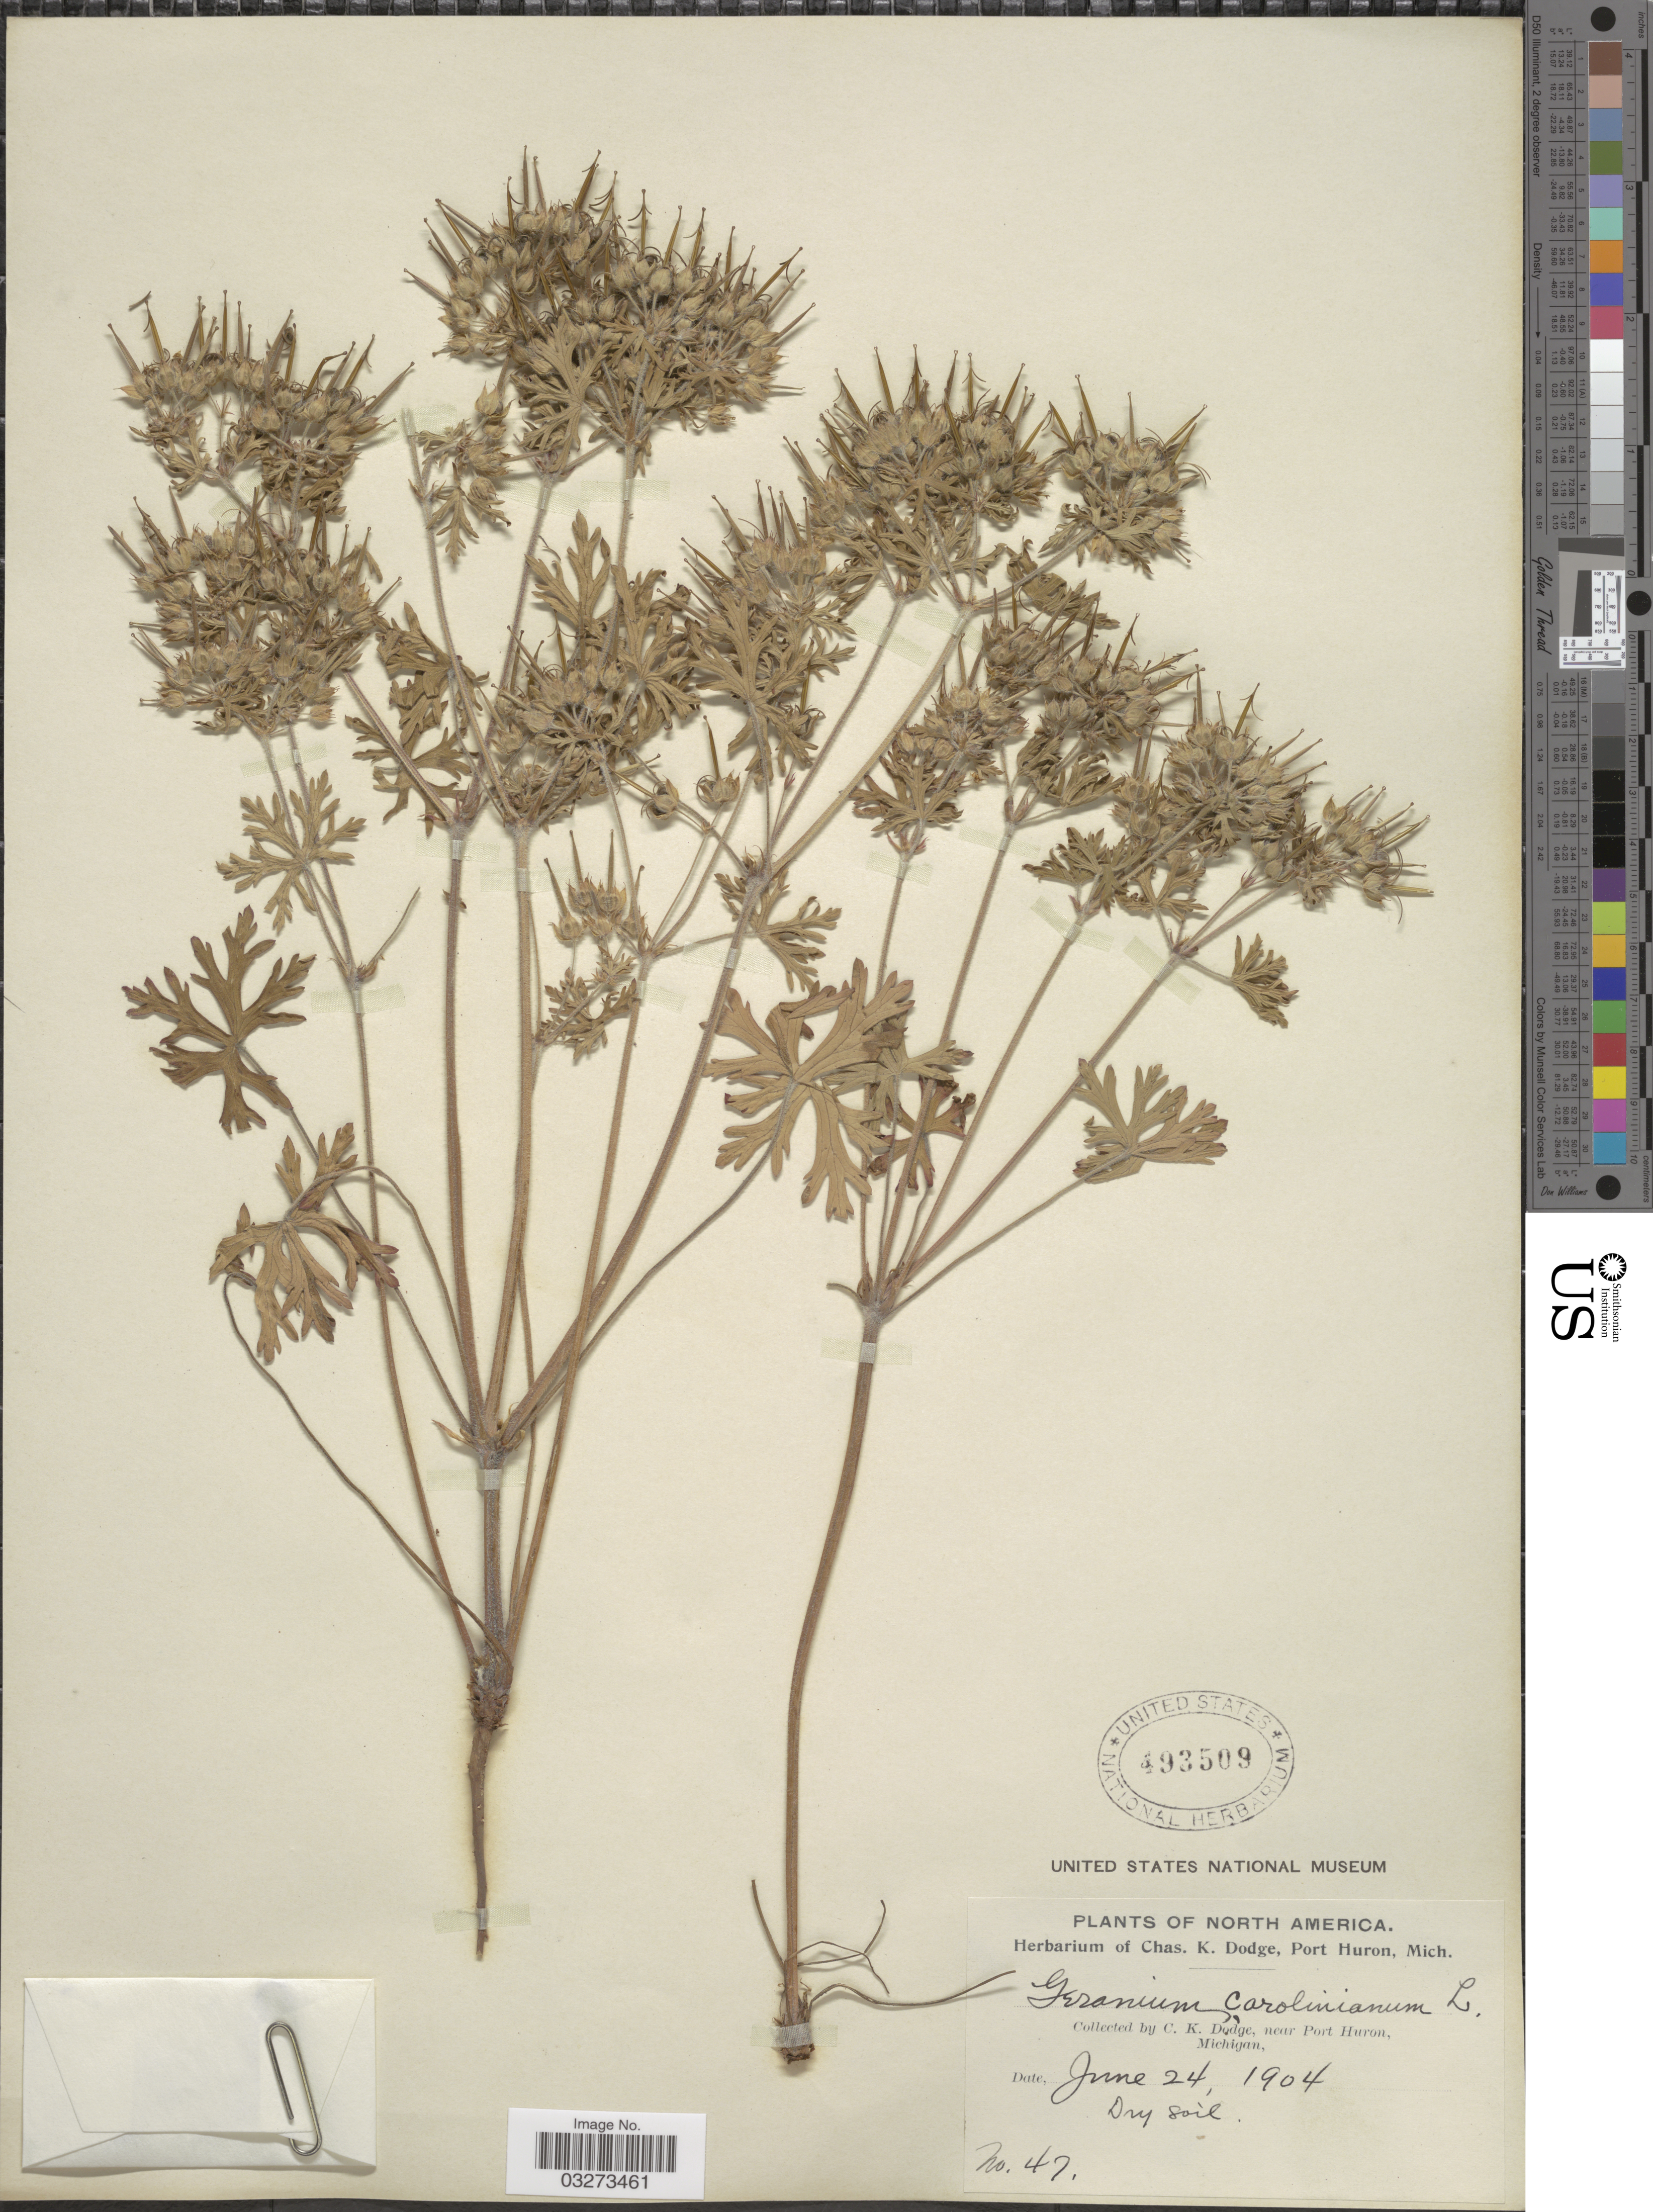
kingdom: Plantae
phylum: Tracheophyta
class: Magnoliopsida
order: Geraniales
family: Geraniaceae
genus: Geranium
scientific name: Geranium carolinianum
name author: L.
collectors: C. Dodge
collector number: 47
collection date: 1904-06-24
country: United States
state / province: Michigan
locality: Near Port Huron.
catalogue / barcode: US 493509